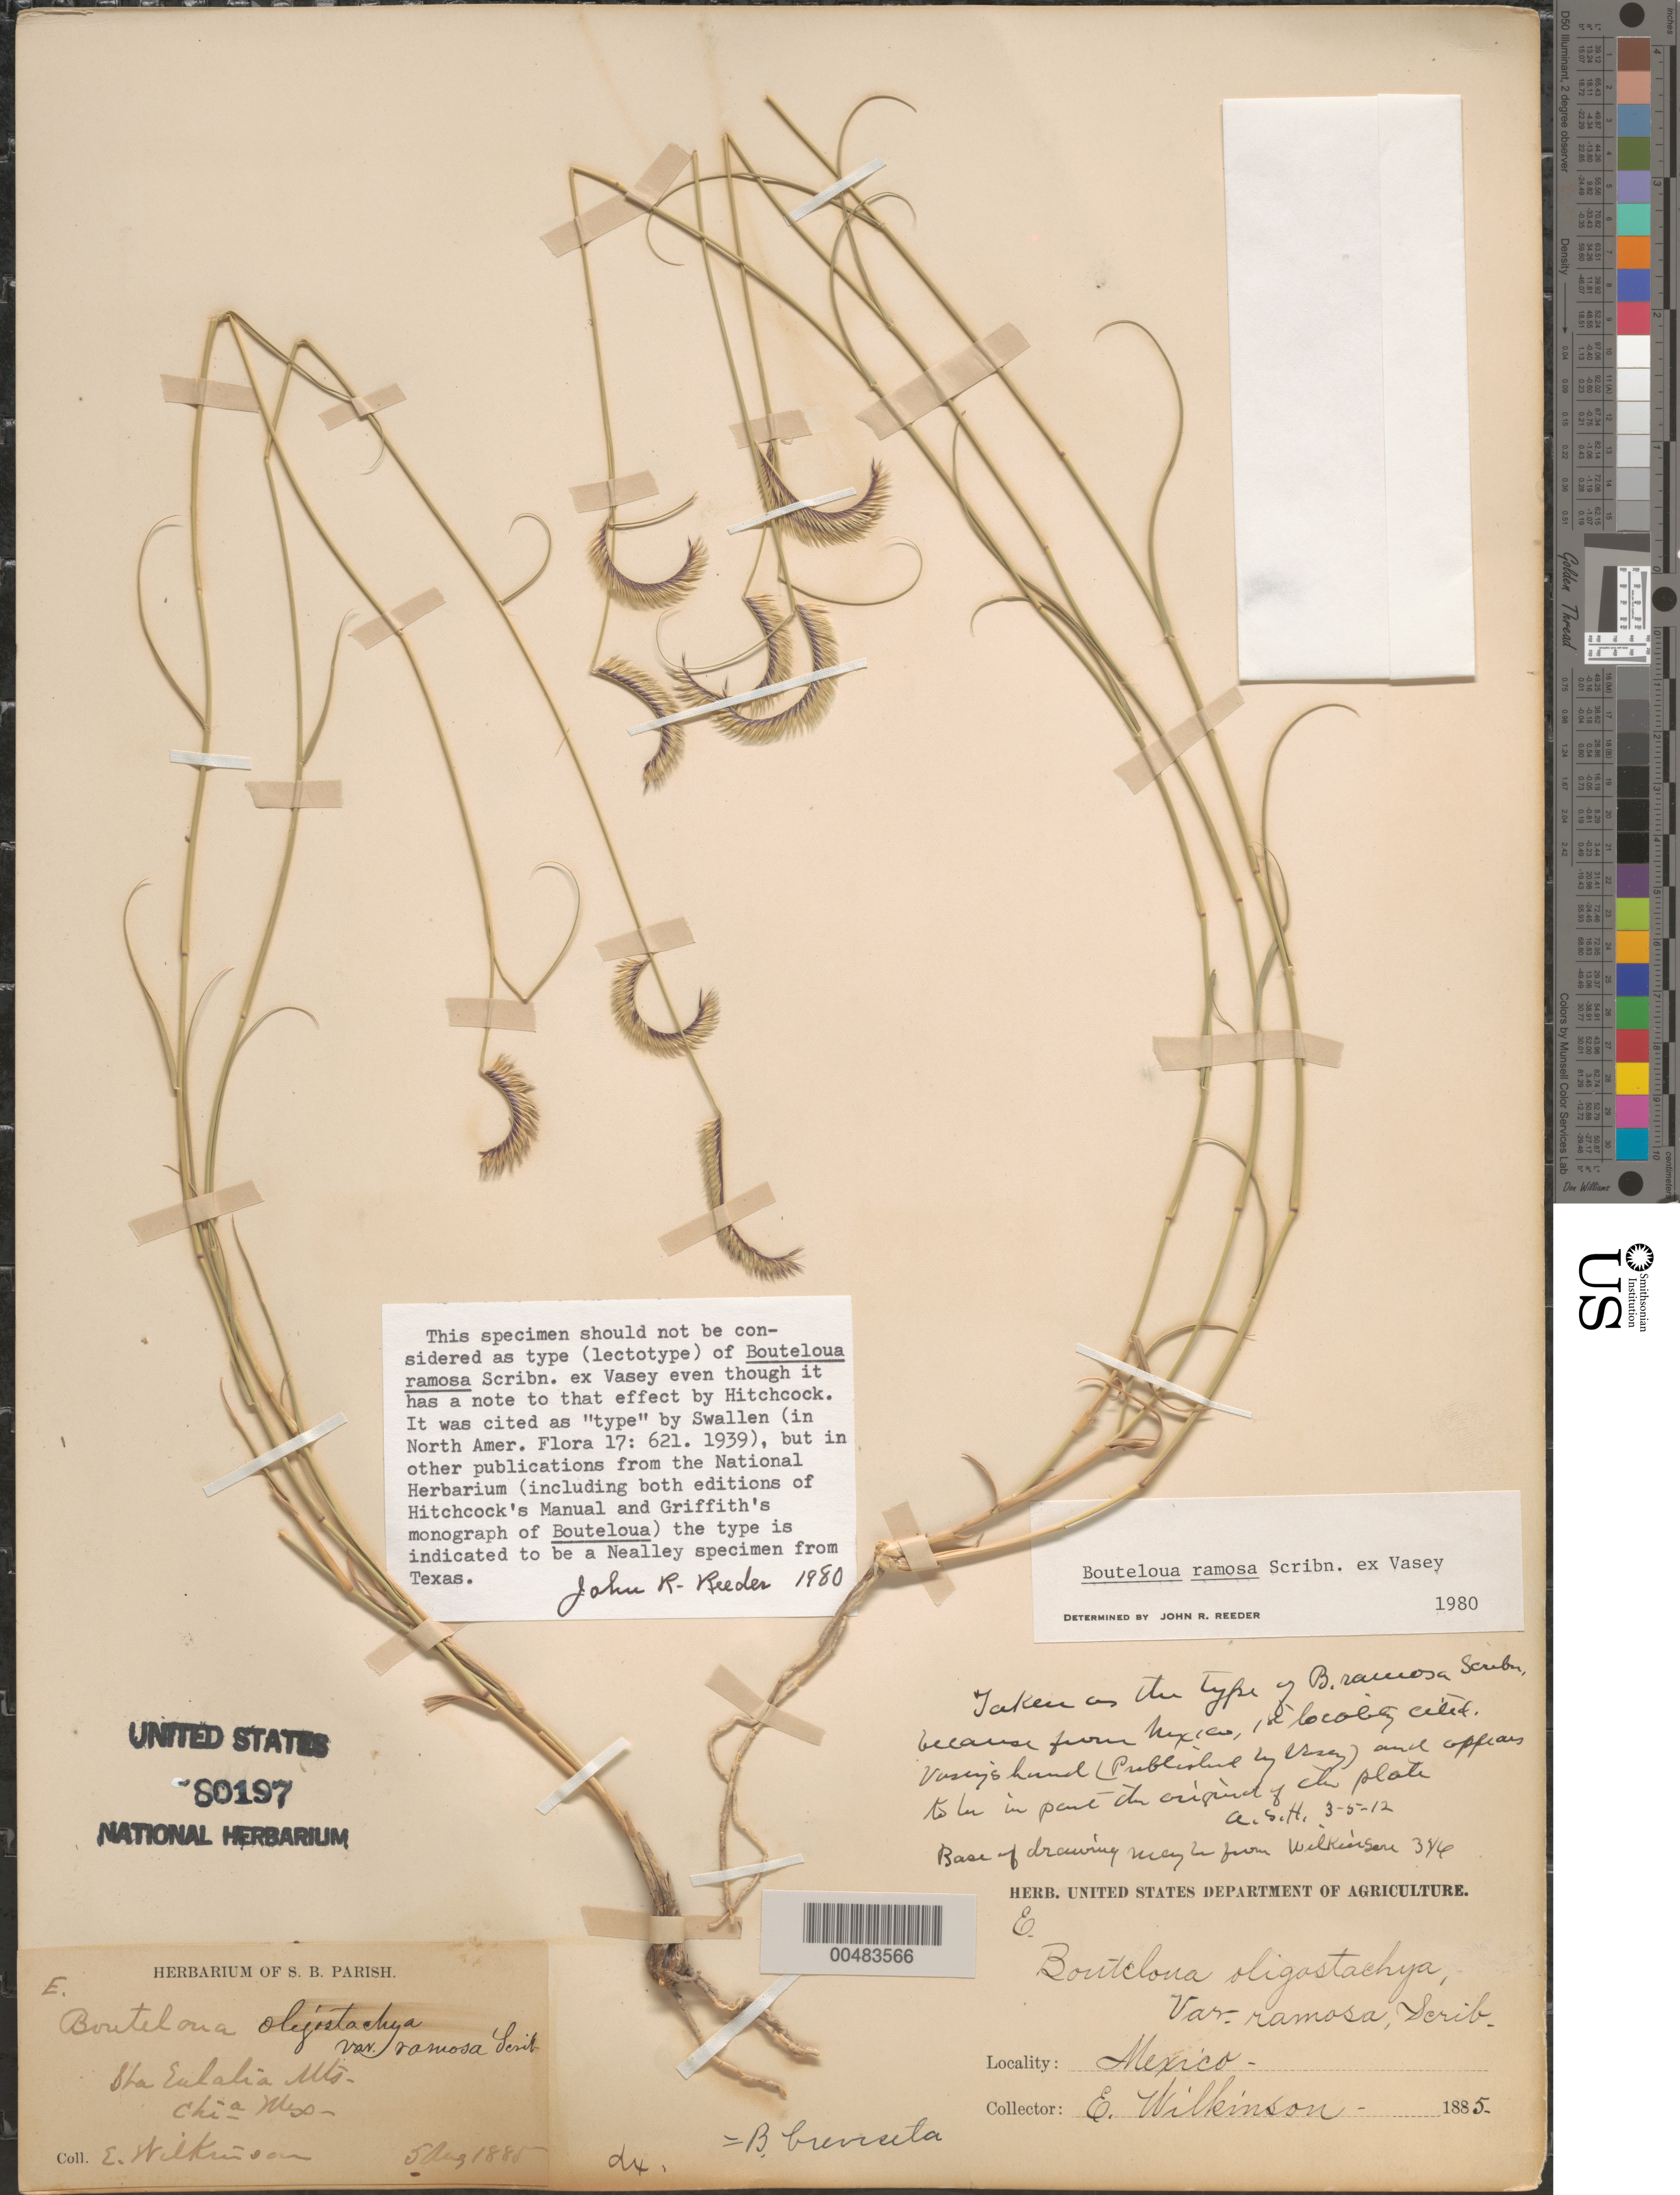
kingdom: Plantae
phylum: Tracheophyta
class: Liliopsida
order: Poales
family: Poaceae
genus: Bouteloua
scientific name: Bouteloua ramosa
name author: Scribn. ex Vasey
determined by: Reeder, J. R., (UNITED STATES)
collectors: E. Wilkinson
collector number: E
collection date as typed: Aug 1885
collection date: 1885-08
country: Mexico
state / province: Durango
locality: San Ramon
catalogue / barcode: US 80197